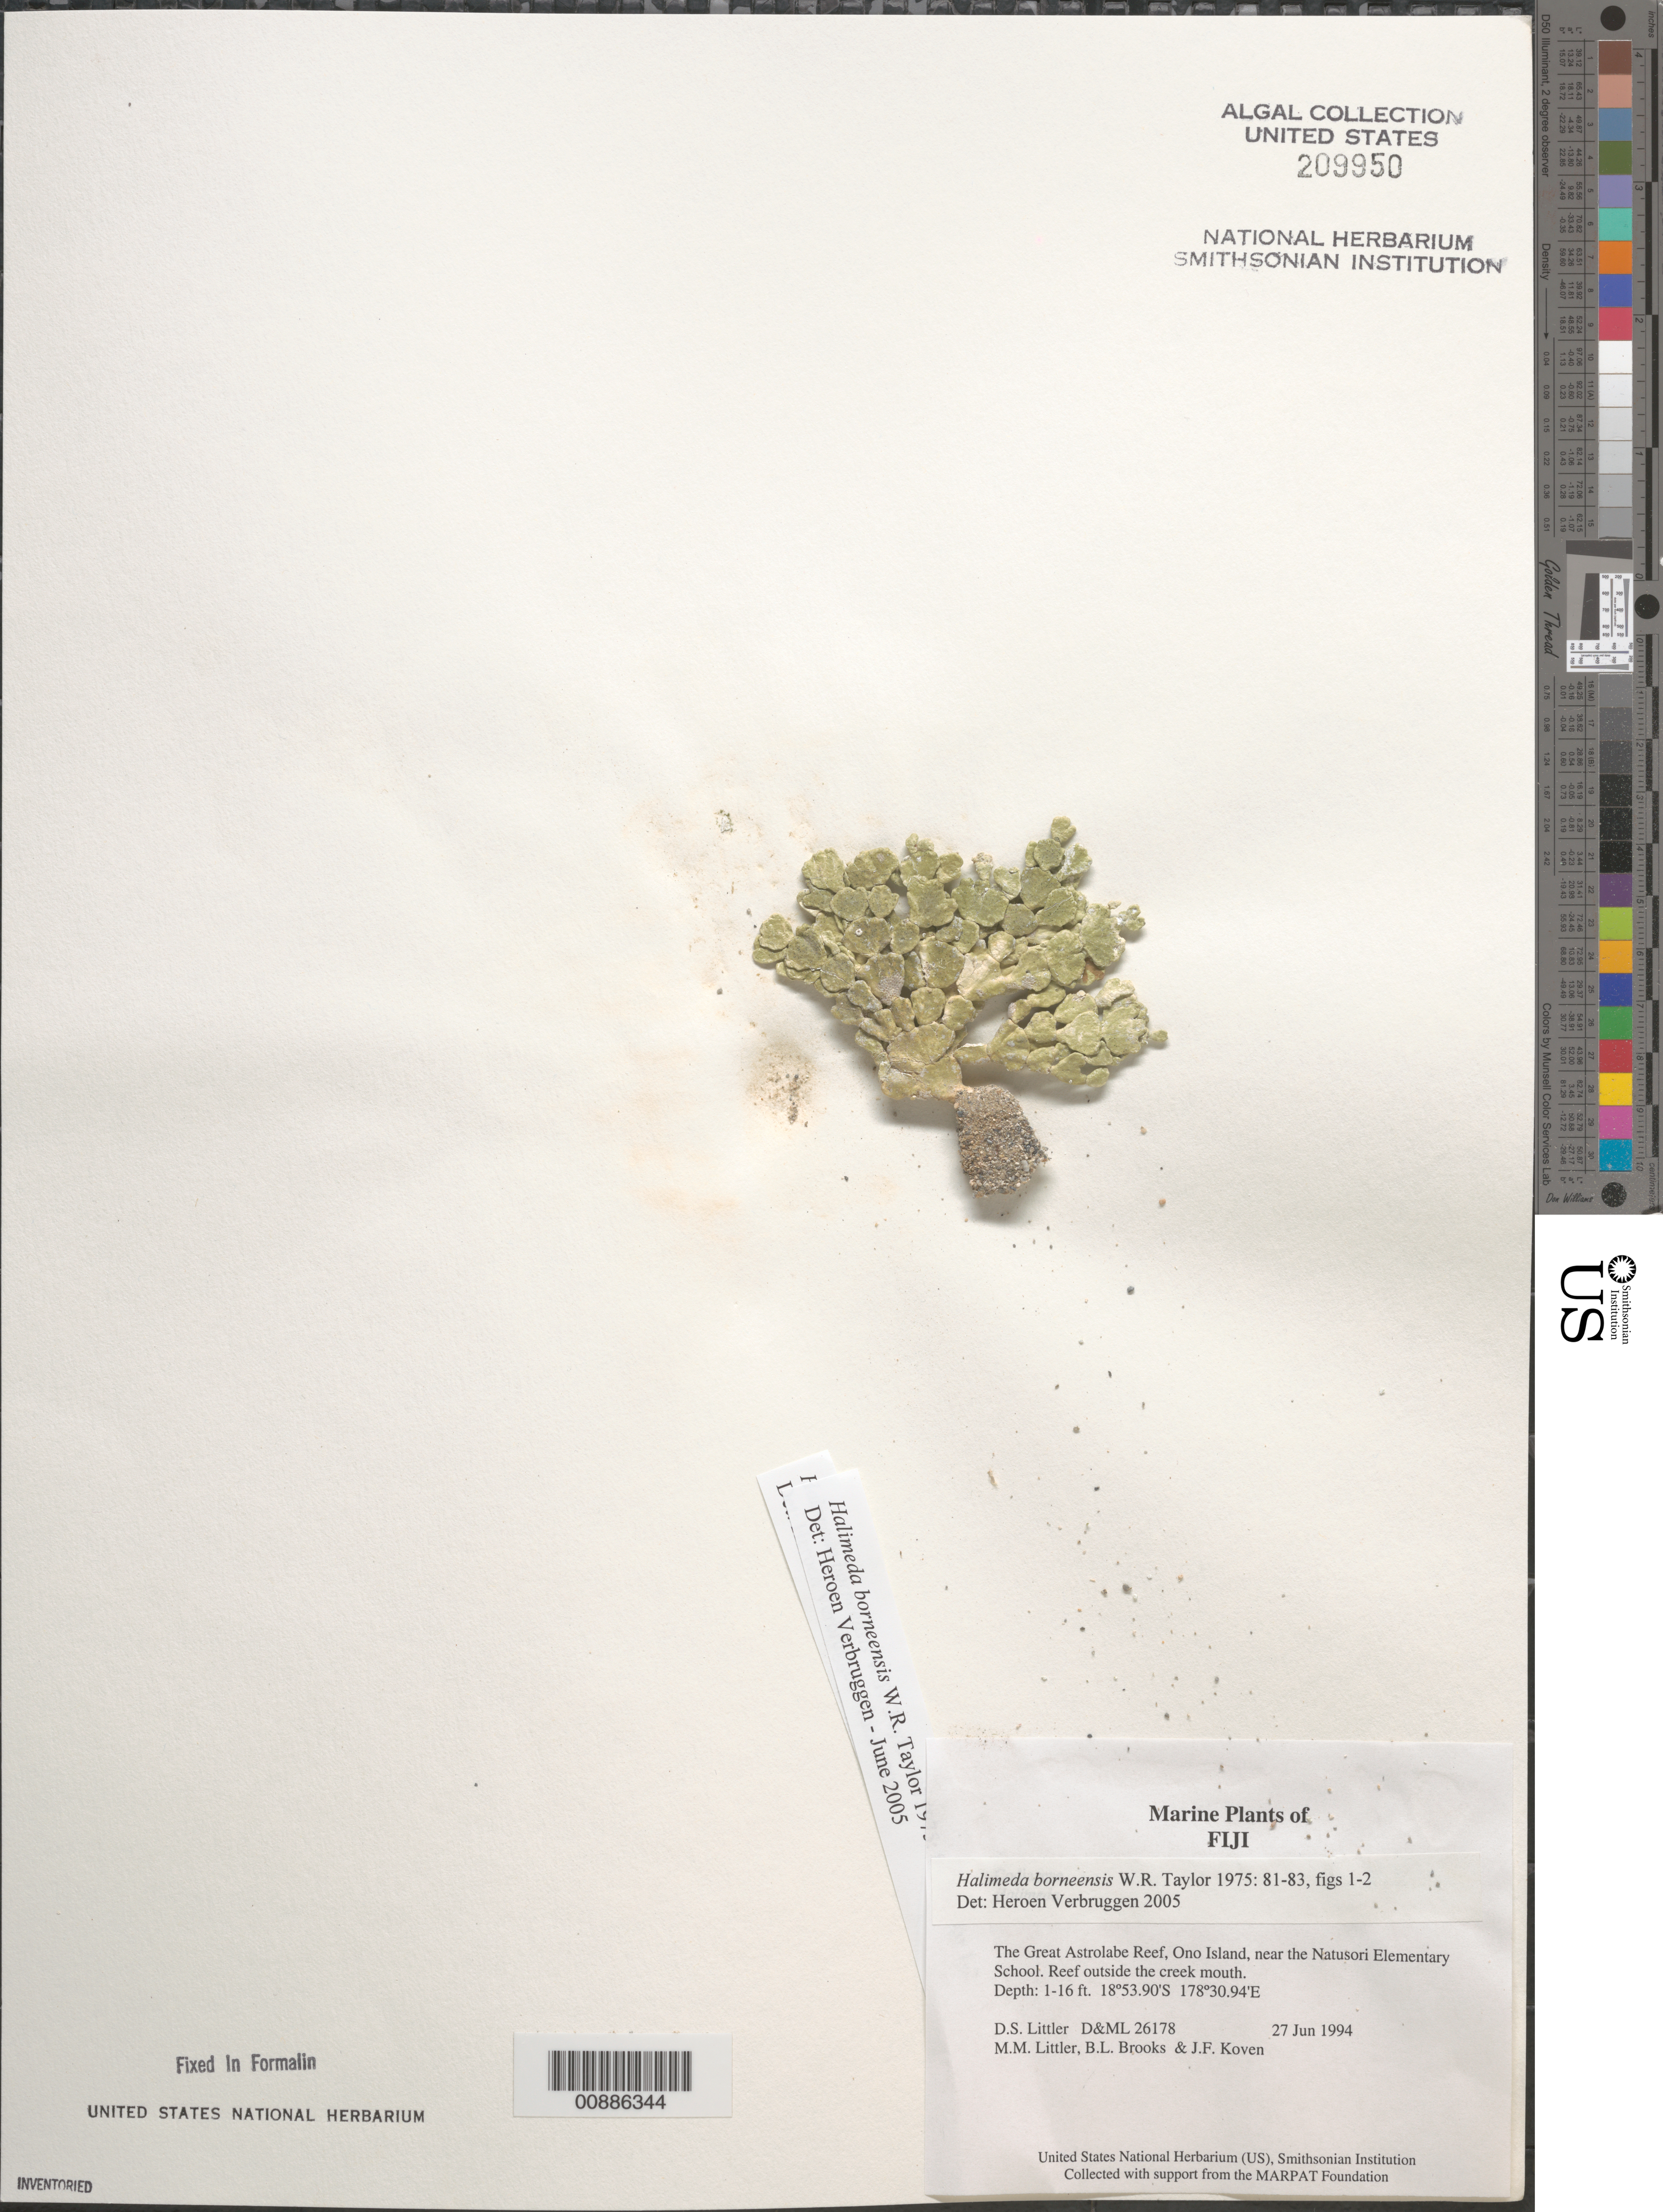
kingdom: Plantae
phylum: Chlorophyta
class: Ulvophyceae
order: Bryopsidales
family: Halimedaceae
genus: Halimeda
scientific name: Halimeda borneensis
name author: W.R. Taylor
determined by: Verbruggen, H.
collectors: D. S. Littler, M. M. Littler, B. Brooks & J. Koven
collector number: D&ML 26178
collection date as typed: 27 Jun 1994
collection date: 1994-06-27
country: Fiji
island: Ono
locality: Great Astrolabe Reef, near Natusori Elementary School, reef outside the creek mouth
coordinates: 18 53.90'S, 178 30.94'E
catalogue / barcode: US 209950